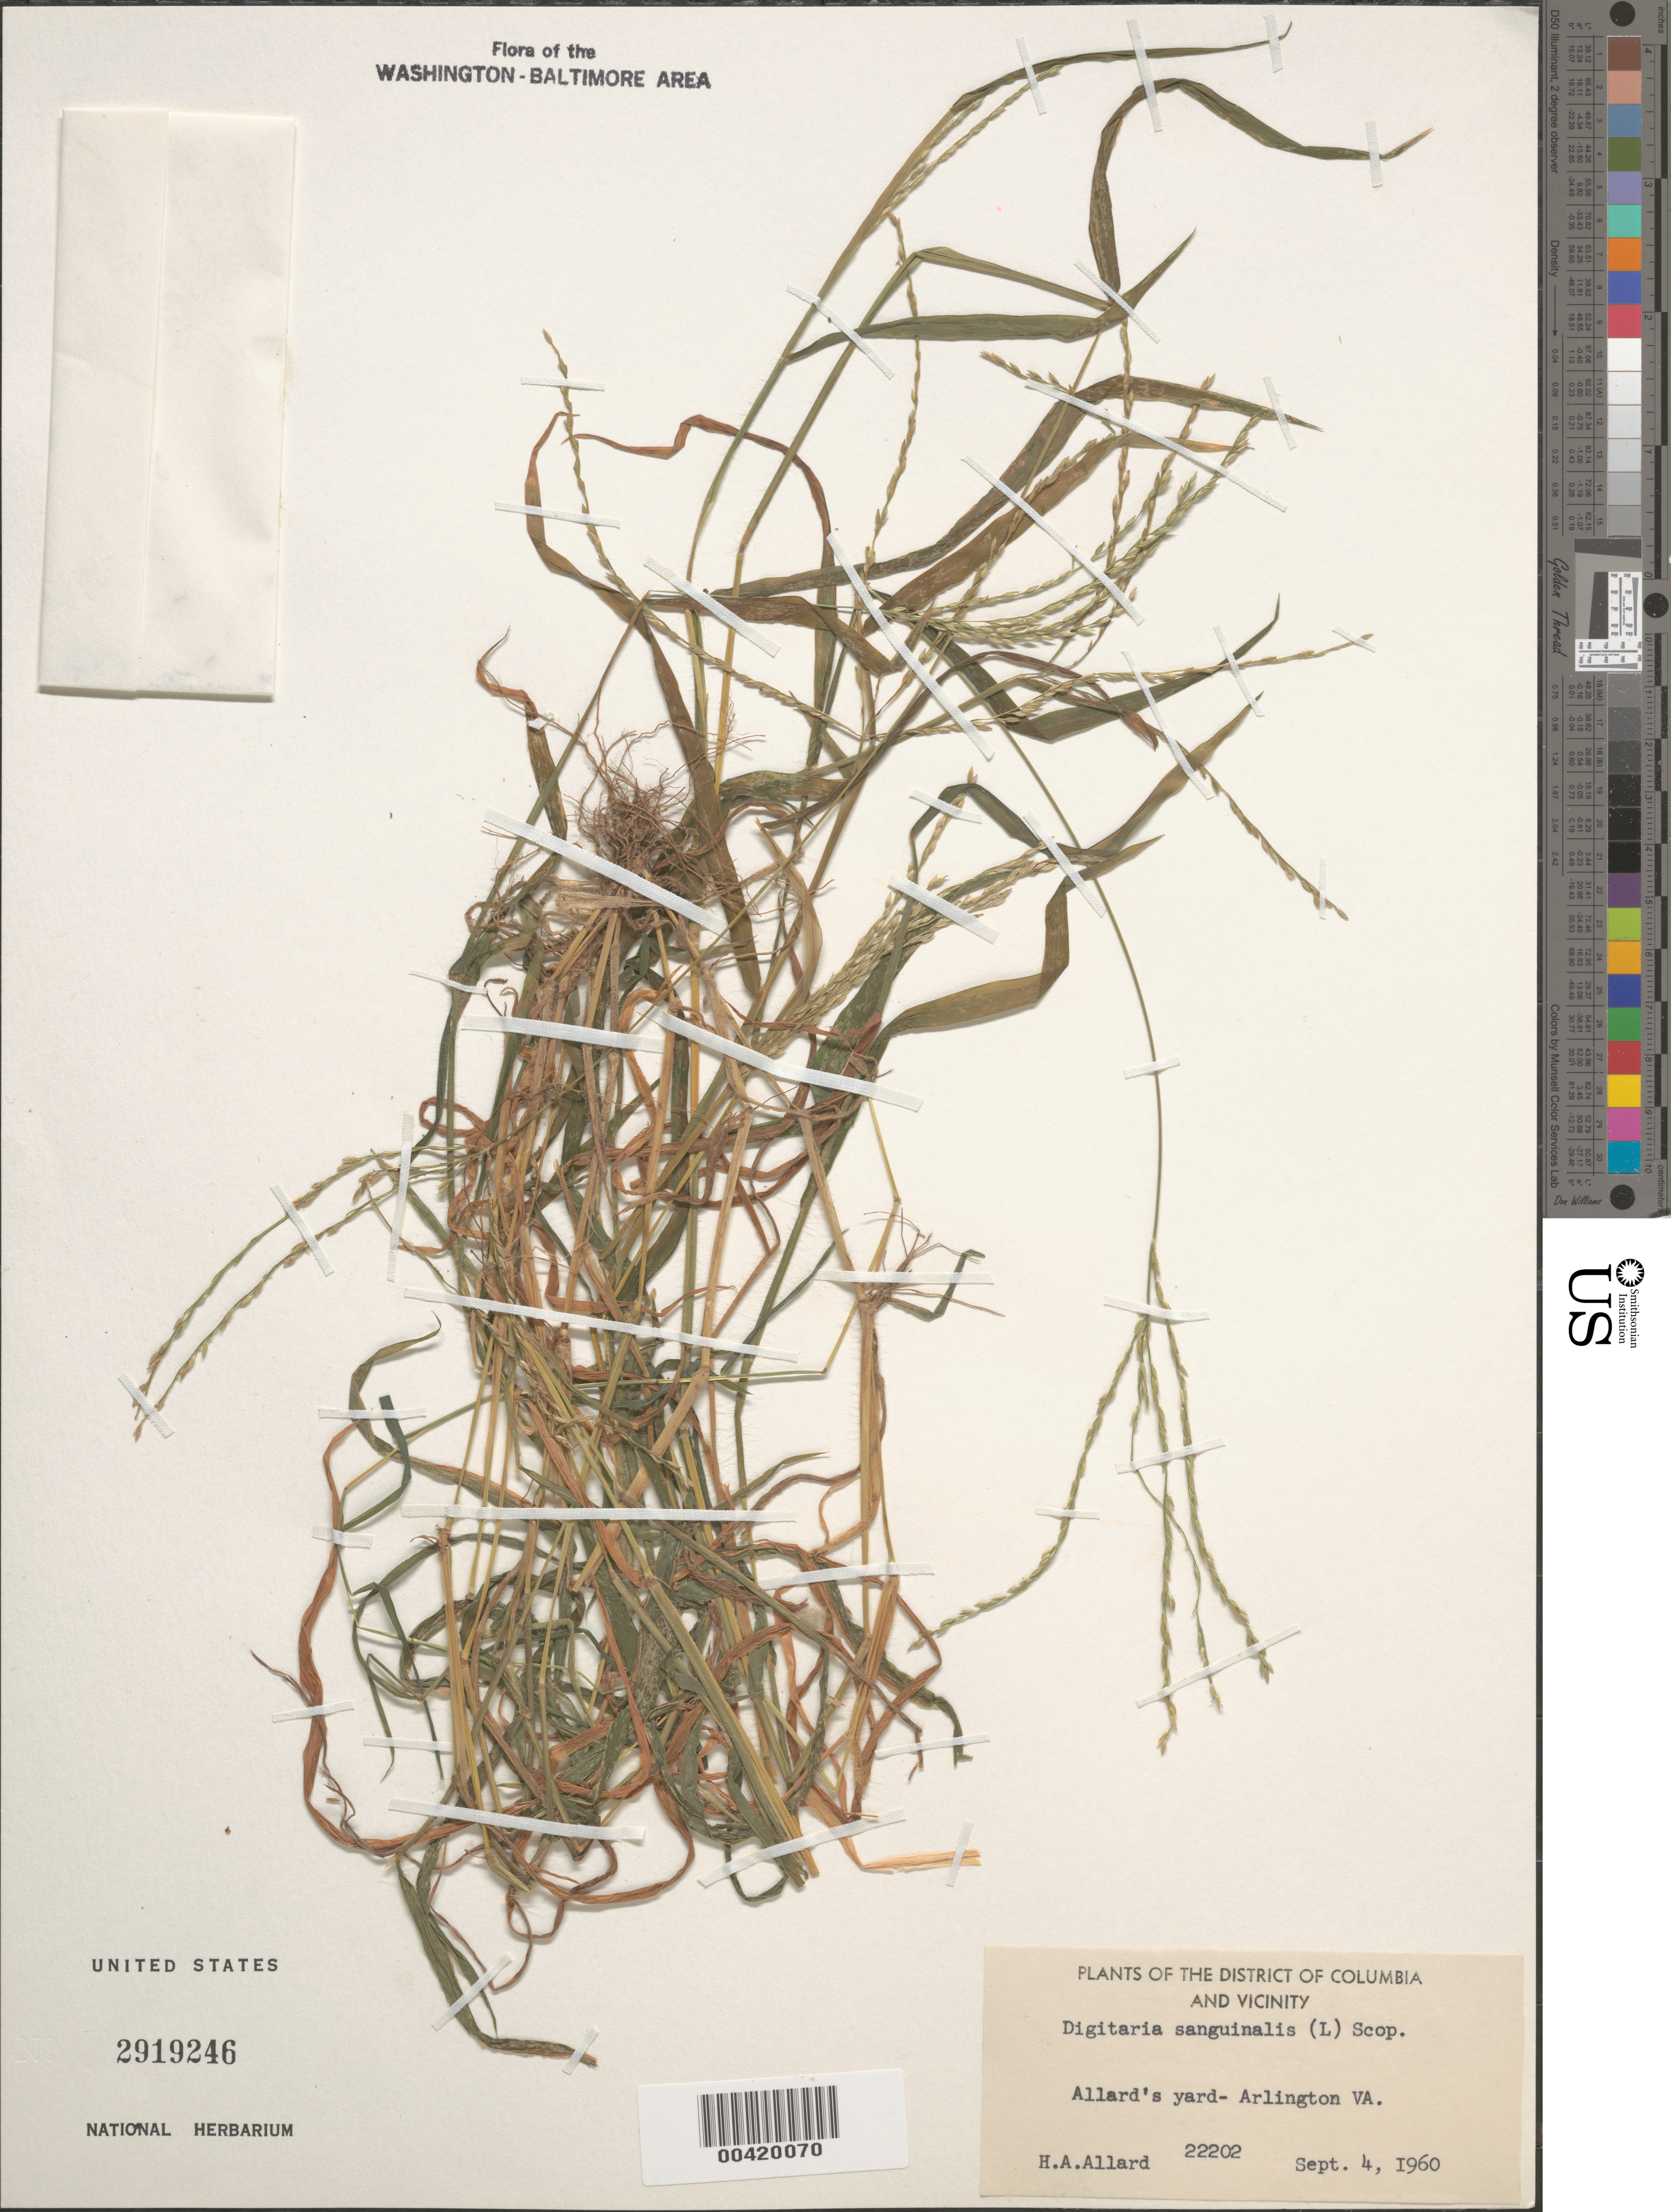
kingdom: Plantae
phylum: Tracheophyta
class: Liliopsida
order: Poales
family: Poaceae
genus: Digitaria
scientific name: Digitaria sanguinalis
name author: (L.) Scop.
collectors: H. A. Allard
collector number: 22202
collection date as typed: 04 Sep 1960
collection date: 1960-09-04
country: United States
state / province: Virginia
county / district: Arlington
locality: Allards Yard, Arlington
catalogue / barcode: US 2919246